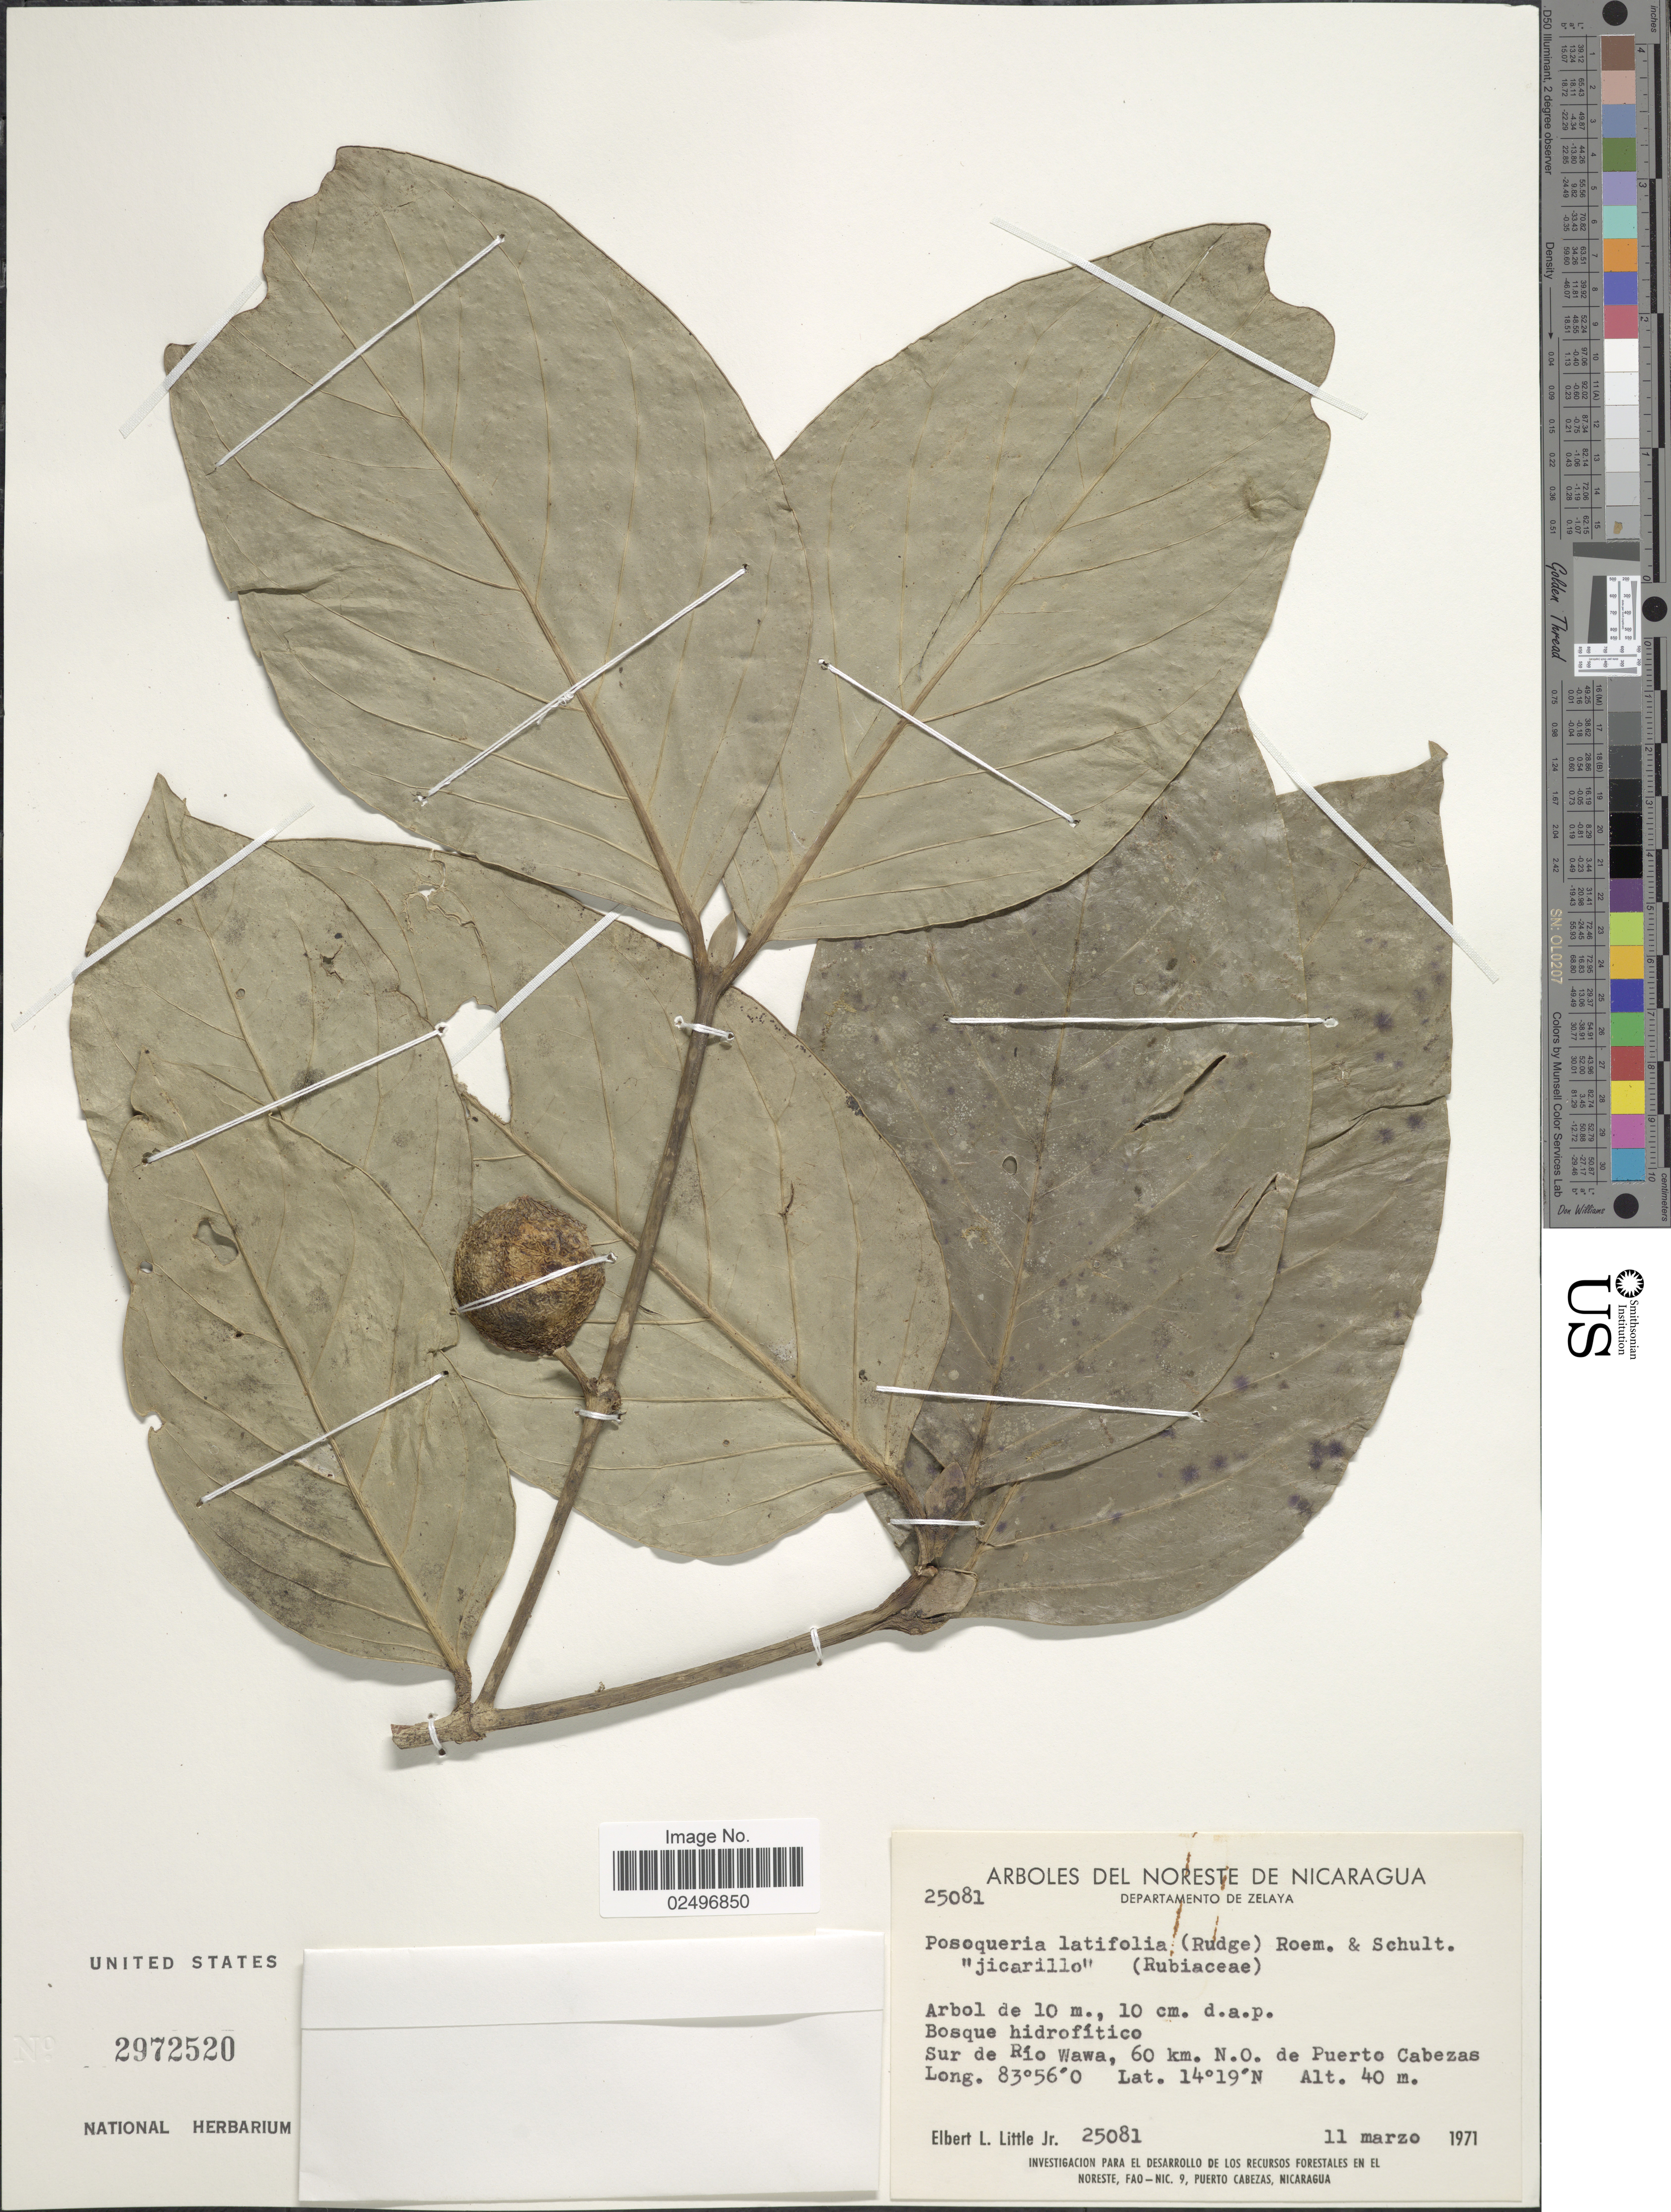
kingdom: Plantae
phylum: Tracheophyta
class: Magnoliopsida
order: Gentianales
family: Rubiaceae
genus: Posoqueria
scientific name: Posoqueria latifolia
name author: (Rudge) Roem. & Schult.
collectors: E. L. Little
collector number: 25081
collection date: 1971-03-11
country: Nicaragua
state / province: Atlantico Norte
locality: Arboles Del Noreste de Nicaragua, Departamento de Zelaya, Bosque hidrofitico, Sur de Río Wawa, 60 km N.O de Puerto Cabezas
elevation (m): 40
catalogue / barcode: US 2972520